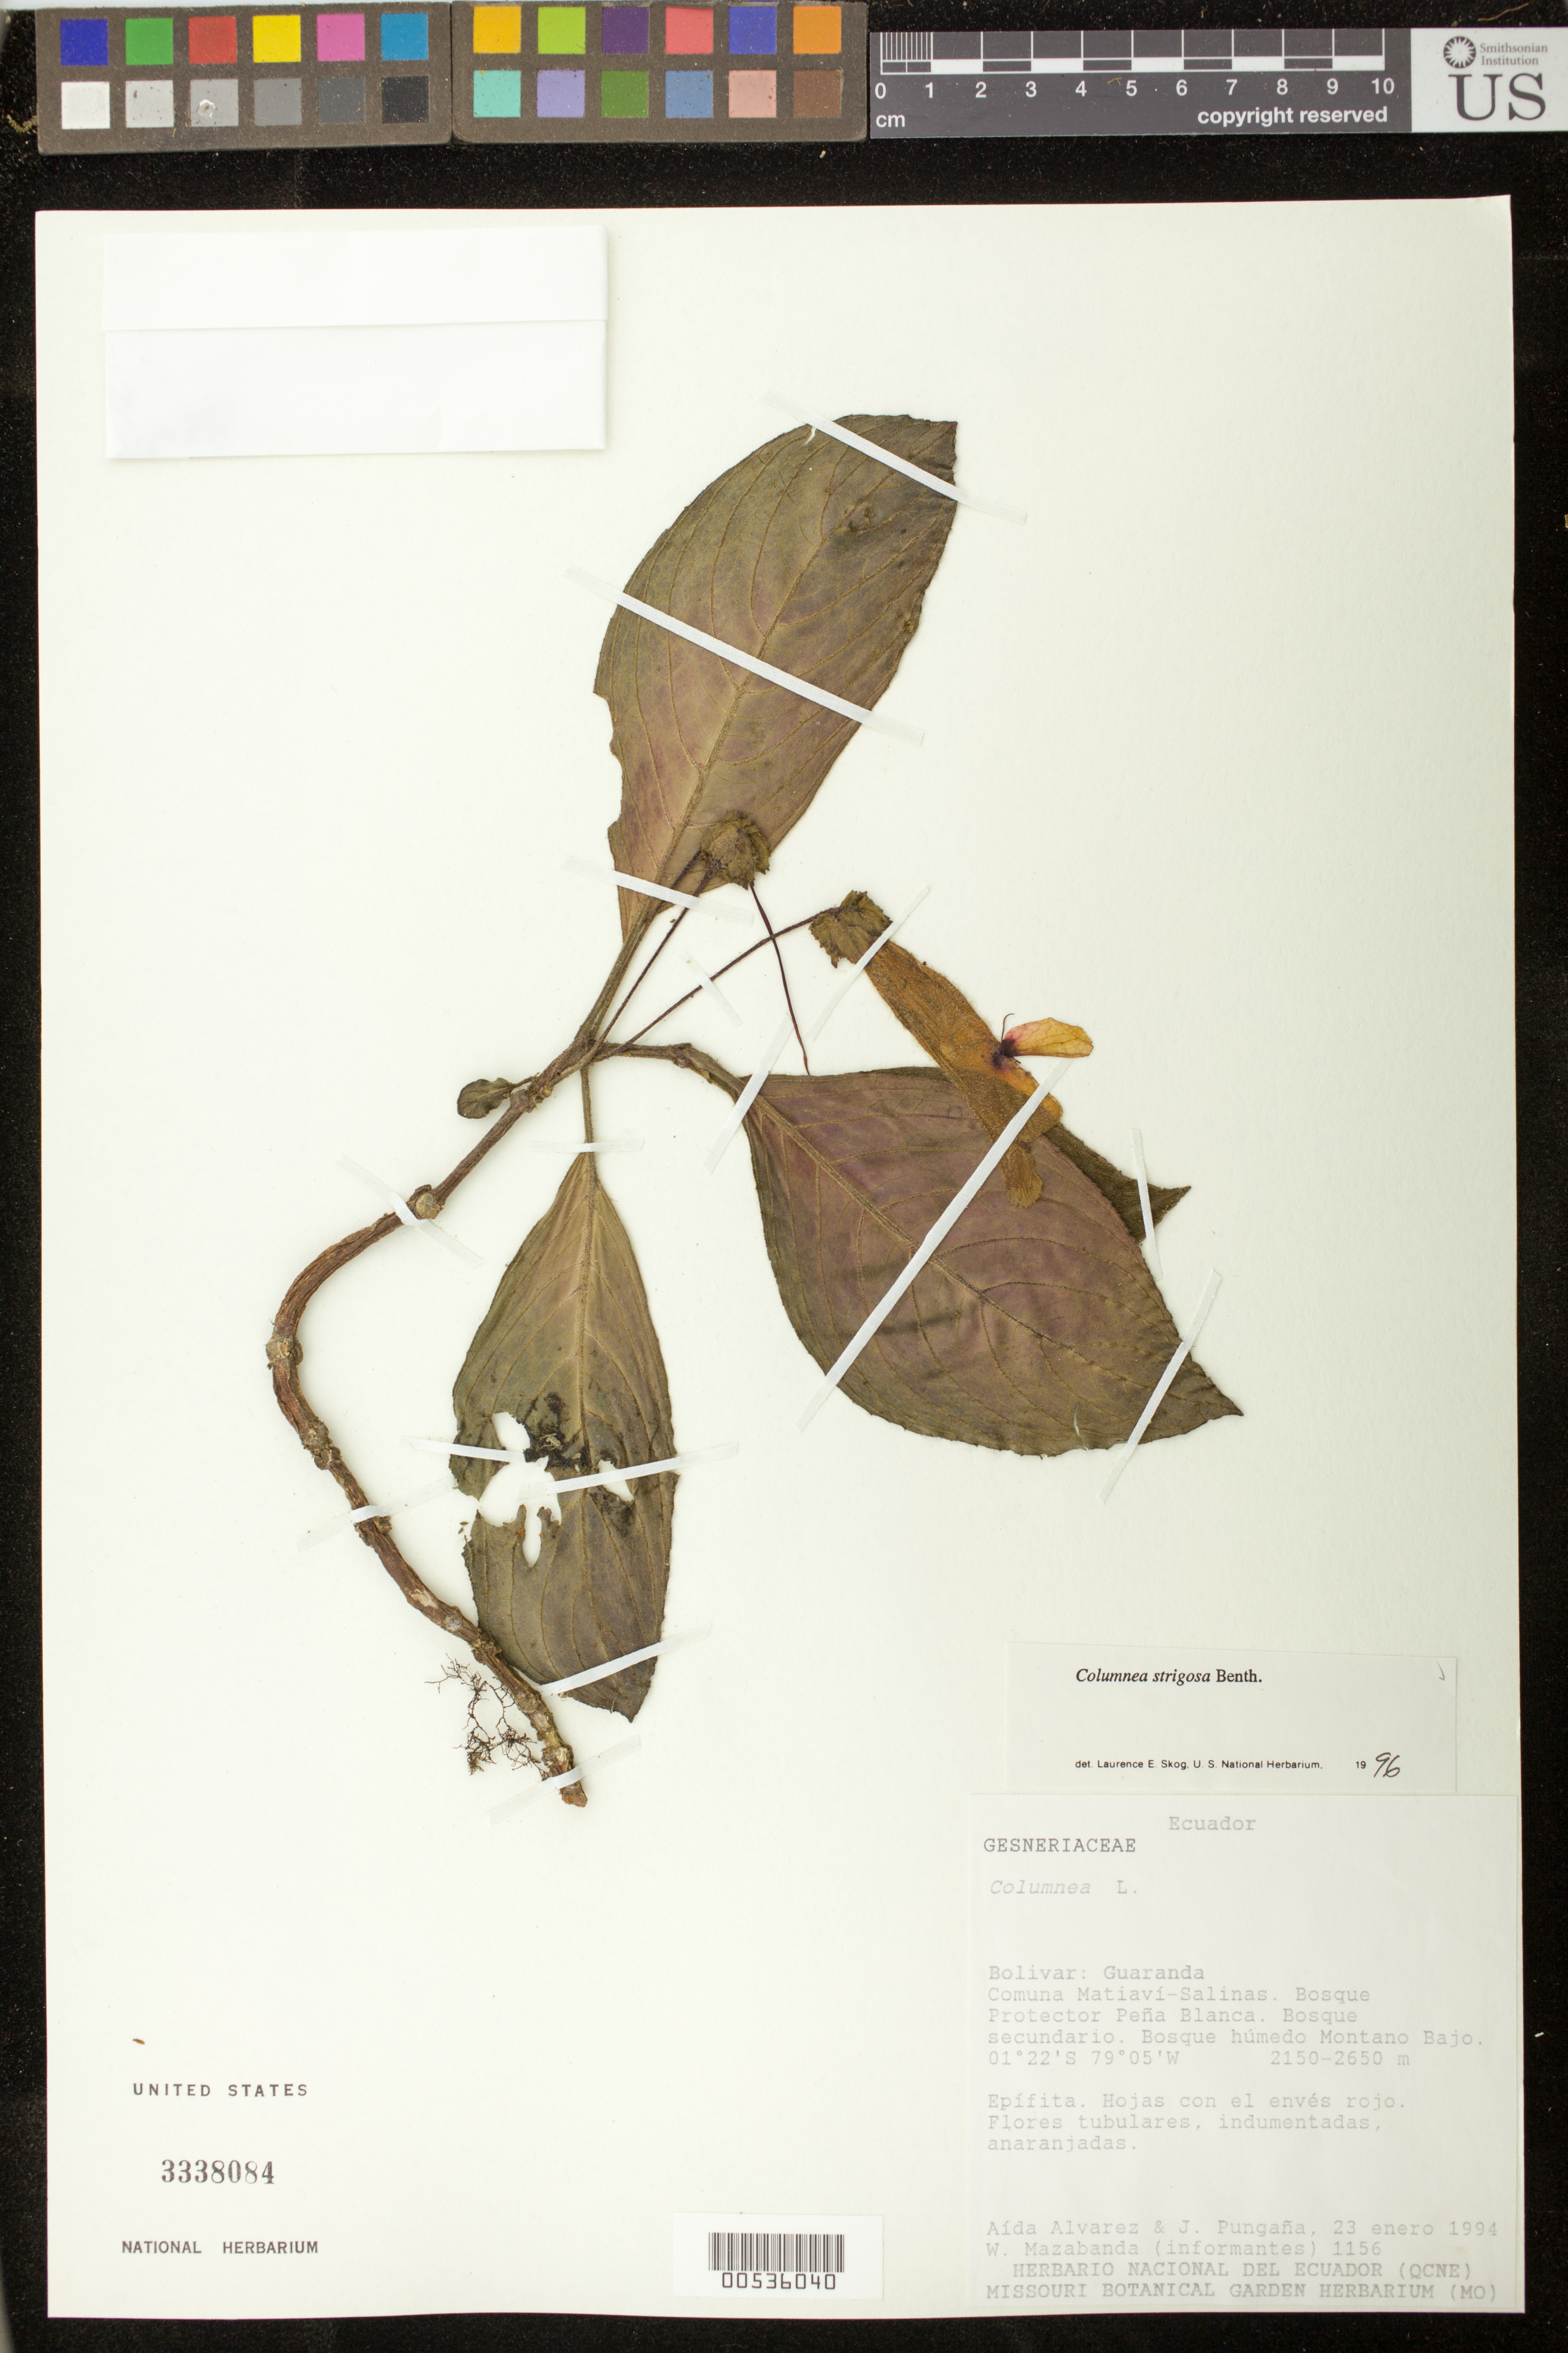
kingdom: Plantae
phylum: Tracheophyta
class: Magnoliopsida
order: Lamiales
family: Gesneriaceae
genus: Columnea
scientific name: Columnea strigosa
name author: Benth.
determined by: Skog, Laurence E.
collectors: A. Alvarez, J. Pungaña & W. Mazabanda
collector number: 1156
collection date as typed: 23 Jan 1994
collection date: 1994-01-23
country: Ecuador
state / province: Bolivar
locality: Guaranda; comuna Matiaví-Salinas, Bosque Protector Peña Blanca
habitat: Bosque secundario, bosque húmedo montano bajo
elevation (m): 2150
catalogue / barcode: US 3338084